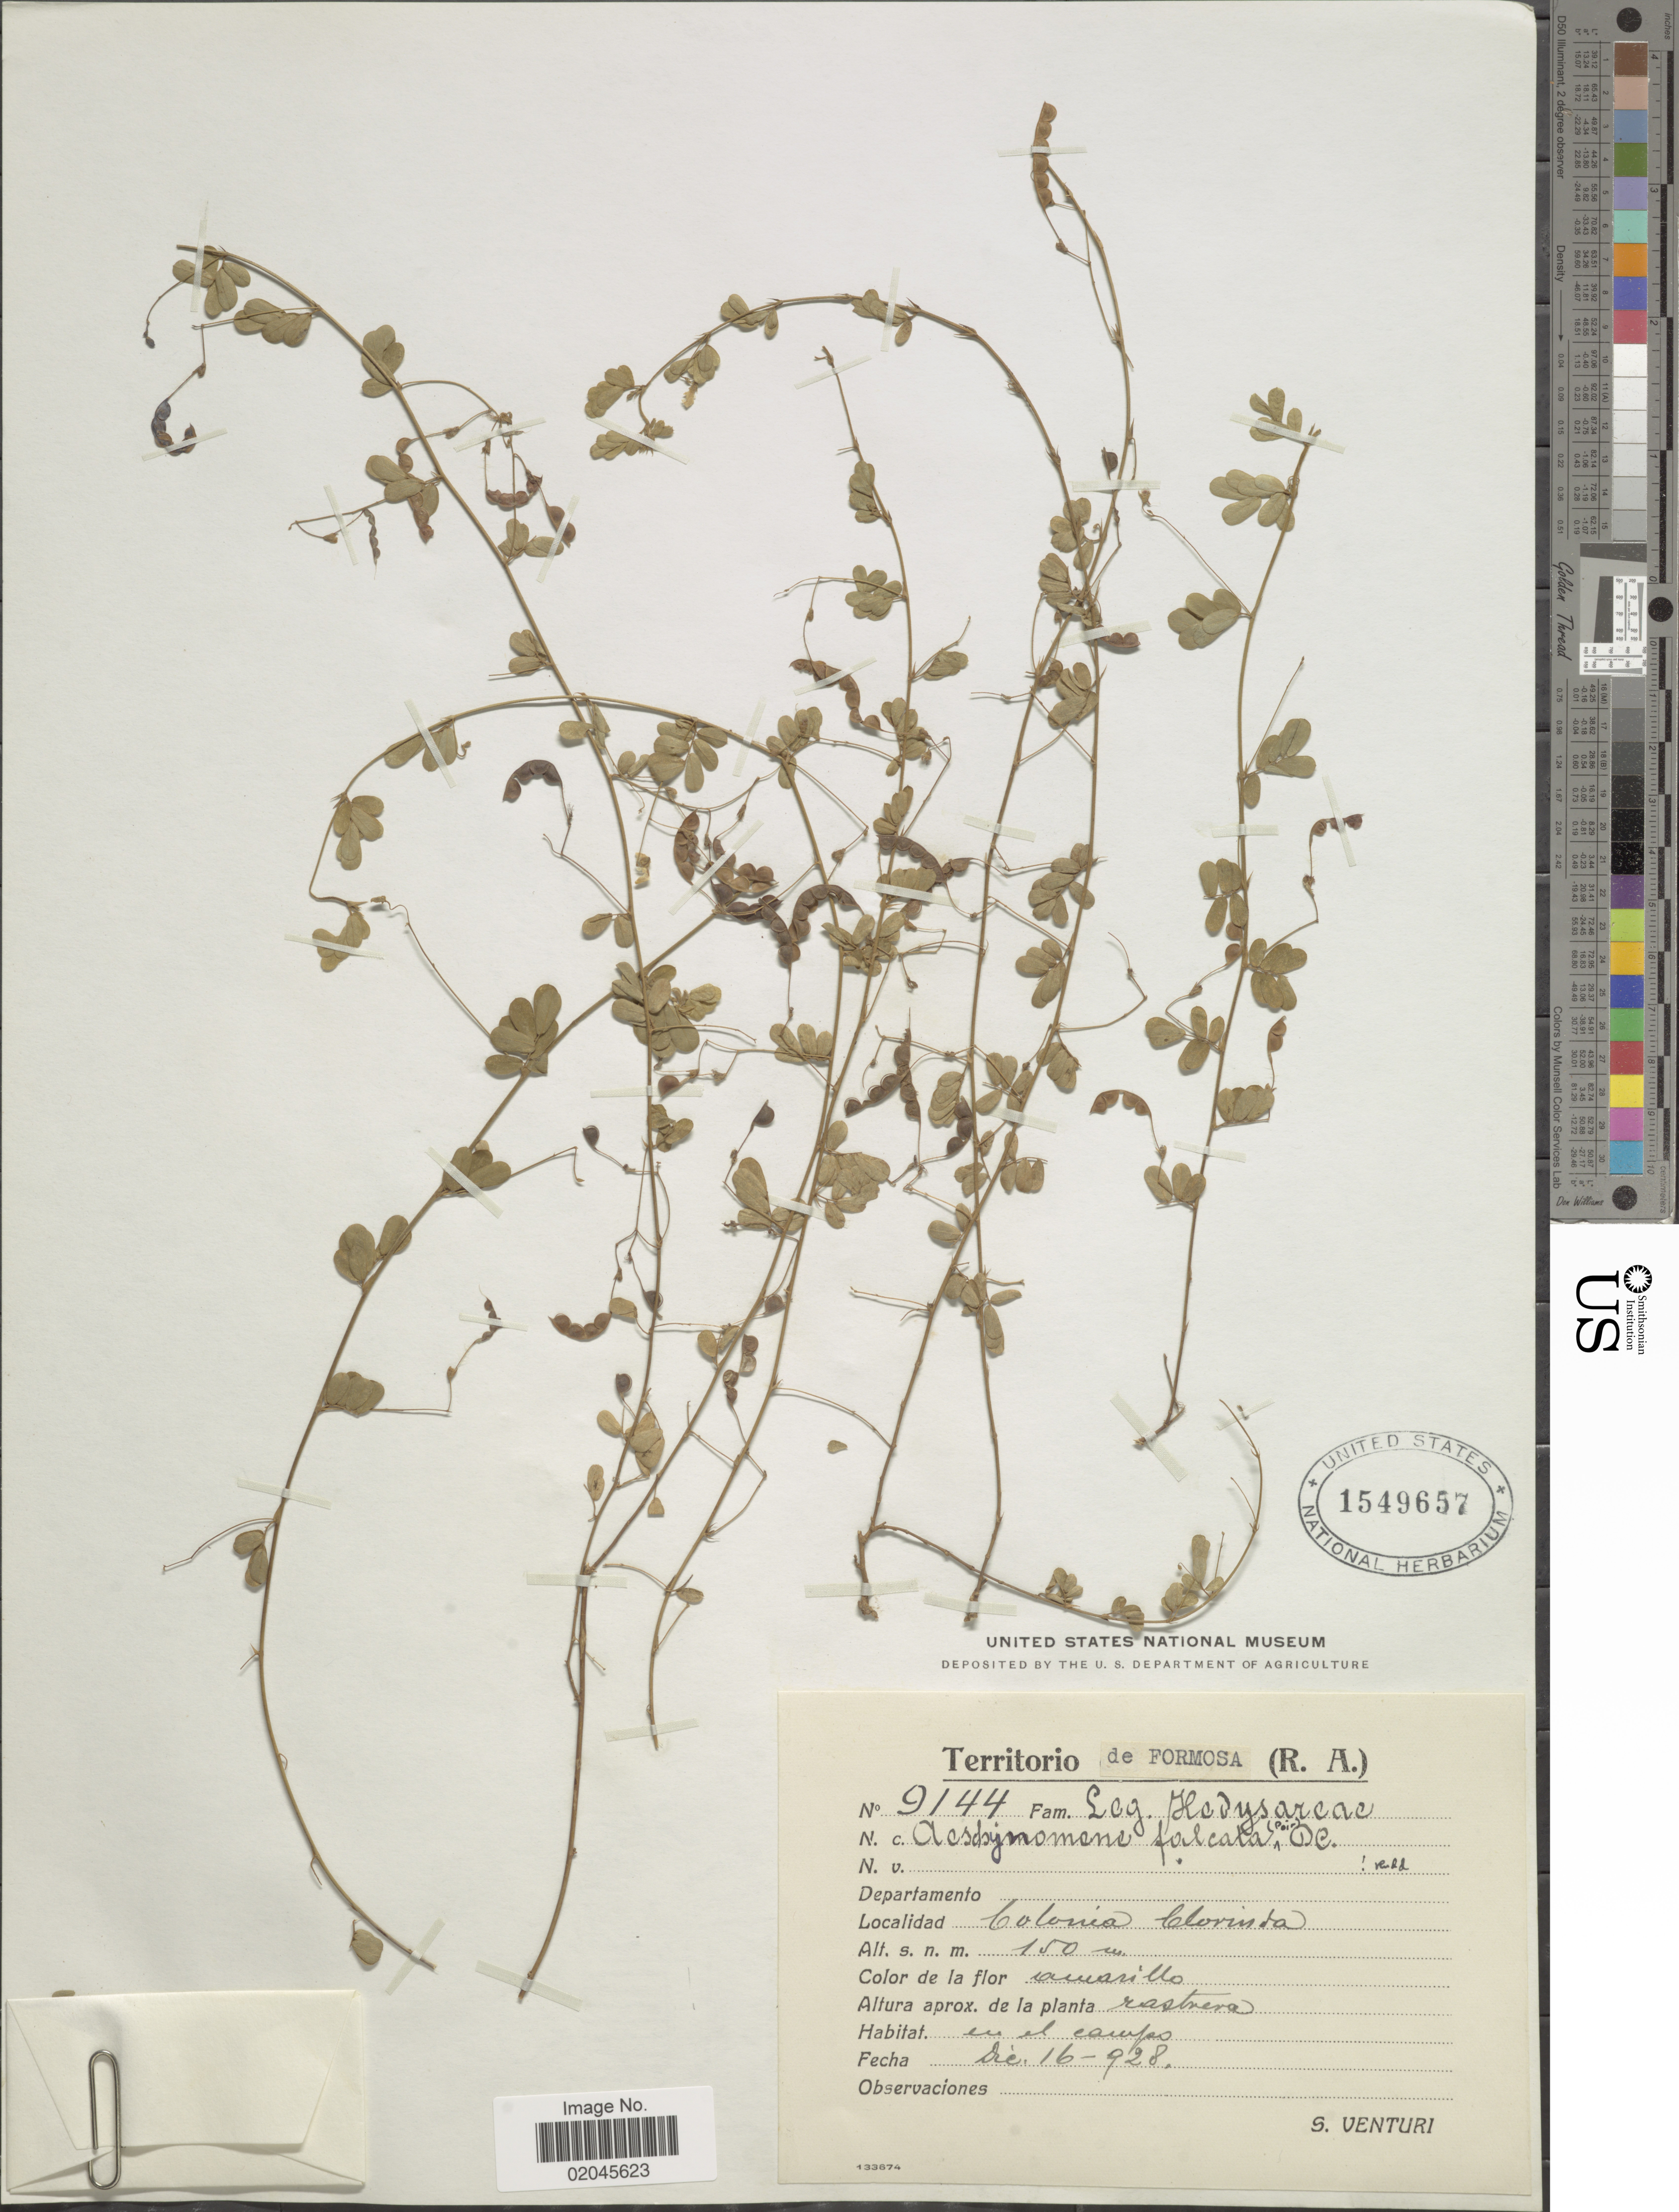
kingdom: Plantae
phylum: Tracheophyta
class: Magnoliopsida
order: Fabales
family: Fabaceae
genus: Aeschynomene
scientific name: Aeschynomene falcata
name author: (Poir.) DC.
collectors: S. Venturi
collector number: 9144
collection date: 1928-12-16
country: Argentina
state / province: Formosa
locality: (R.A.), Colonia Clorinda, en el campo.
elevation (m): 150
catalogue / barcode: US 1549657